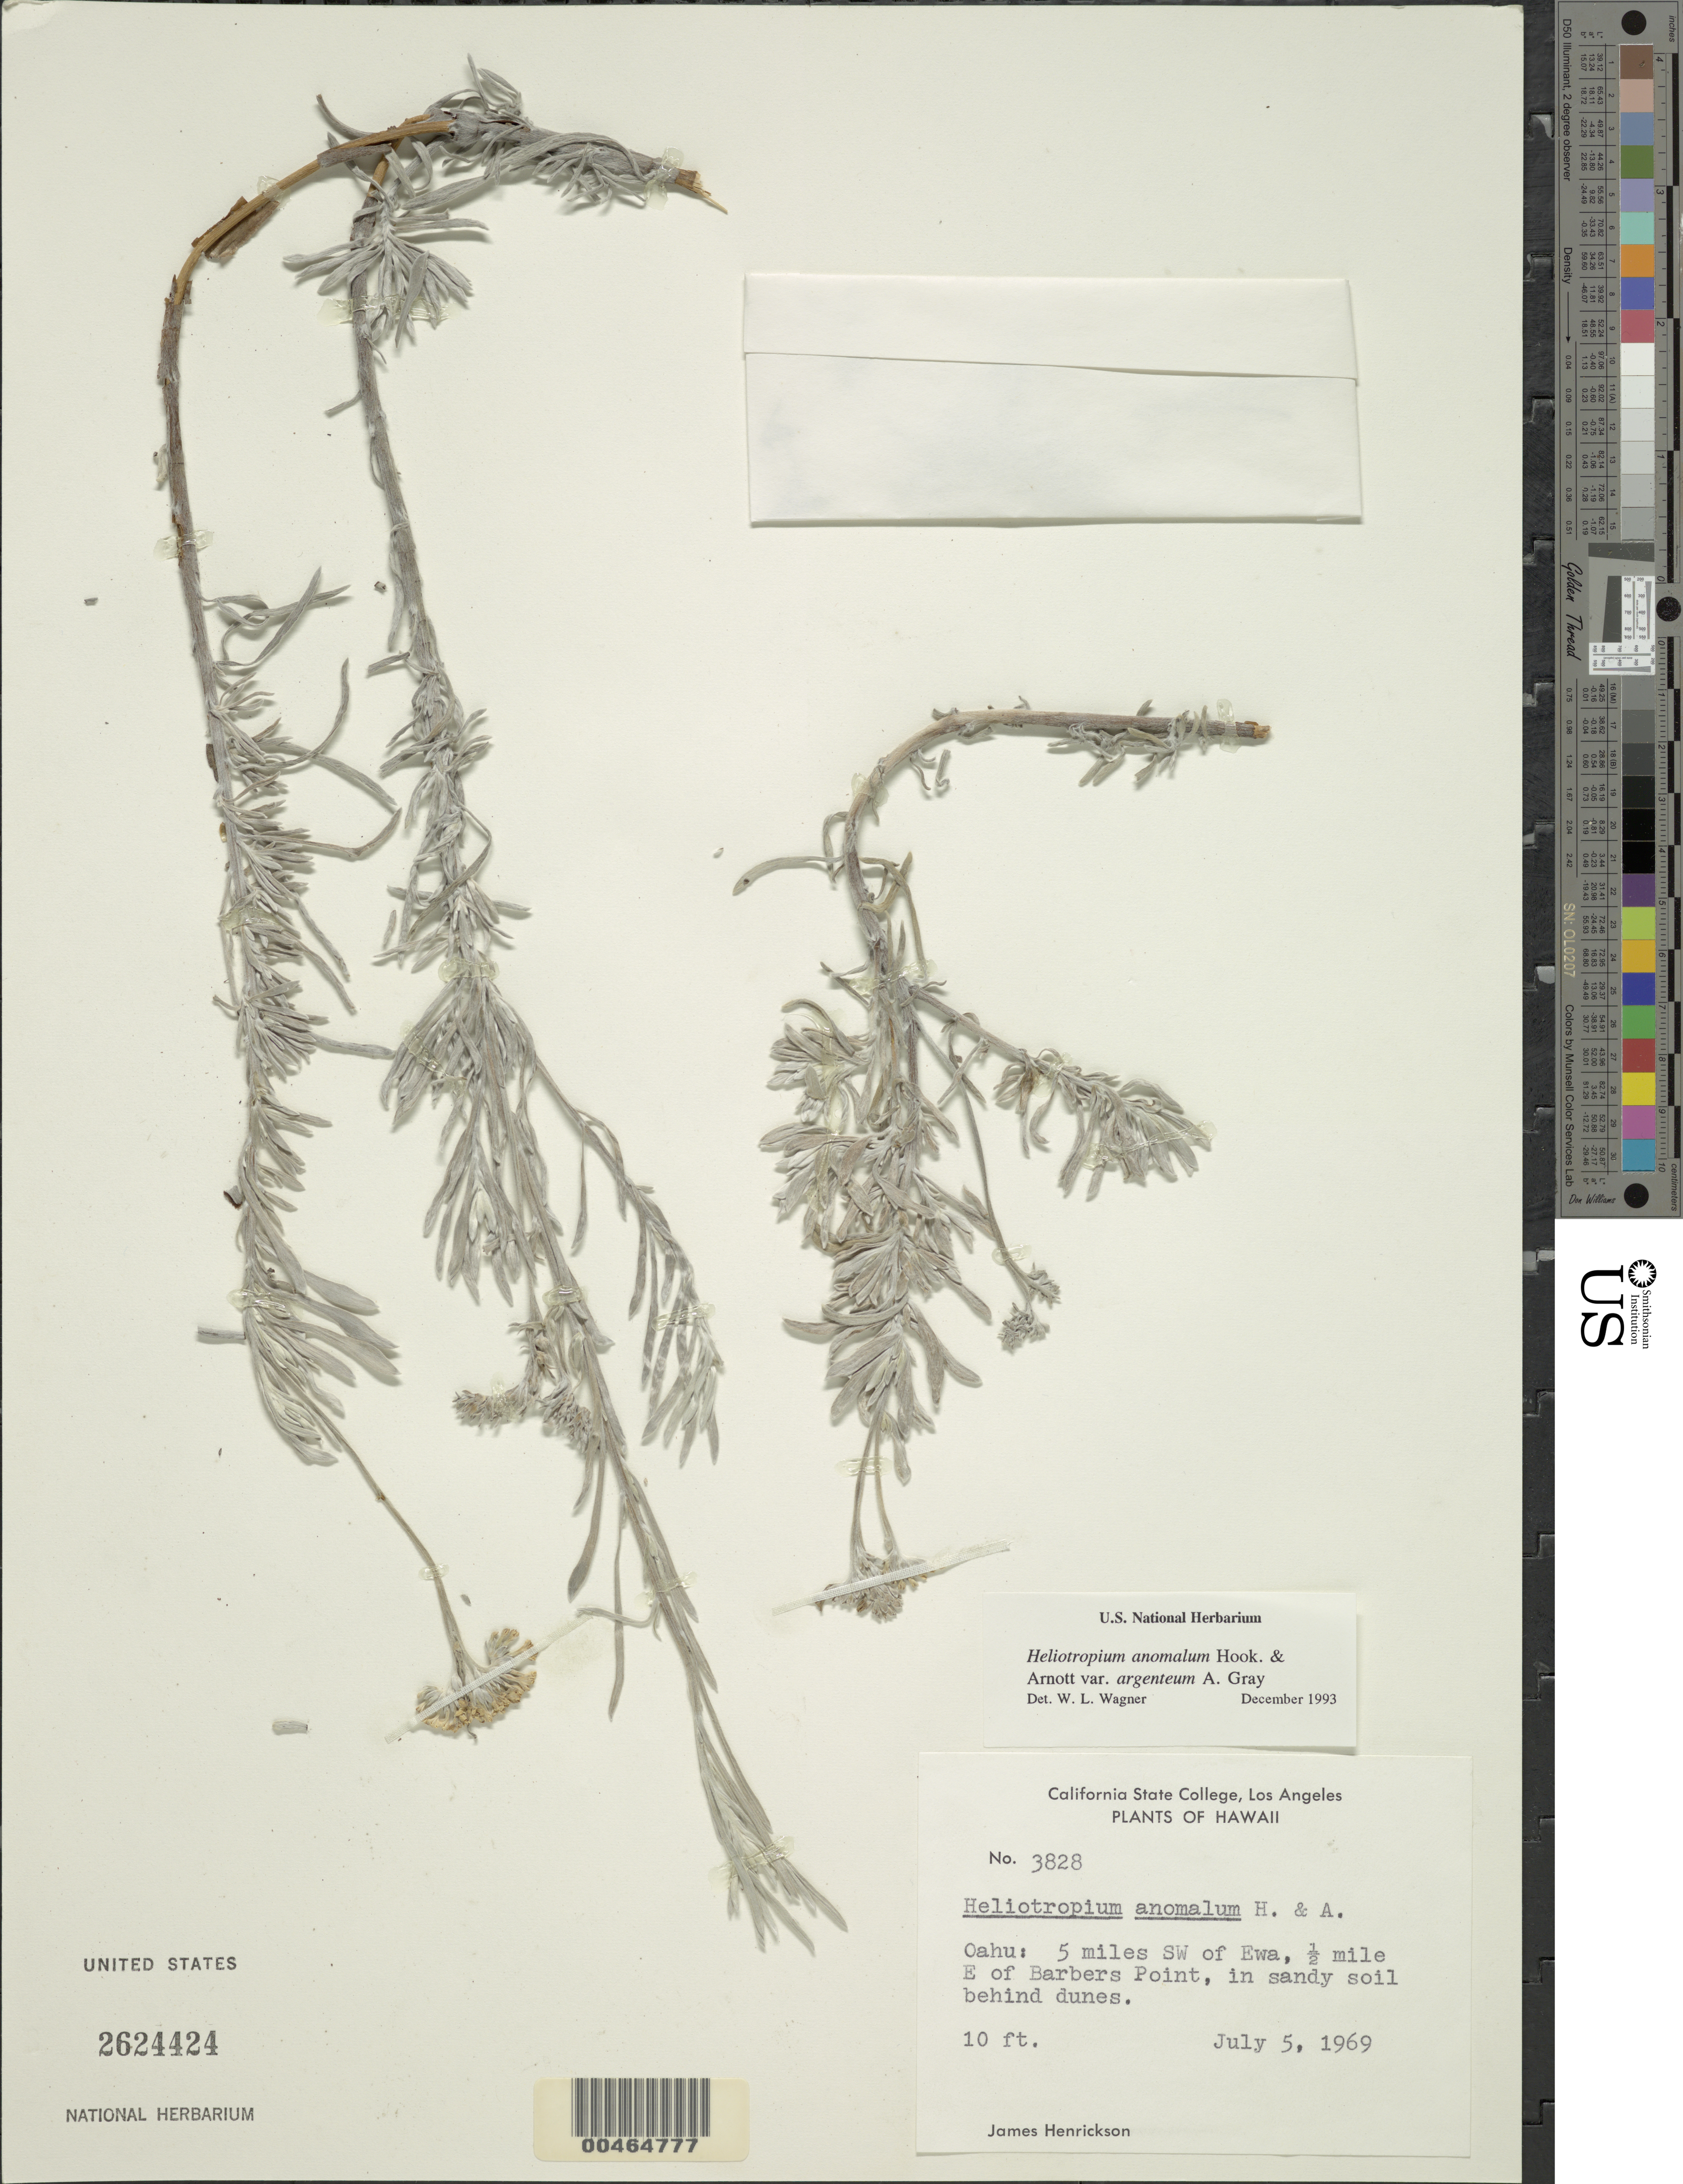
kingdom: Plantae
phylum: Tracheophyta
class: Magnoliopsida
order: Boraginales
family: Heliotropiaceae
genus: Heliotropium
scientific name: Heliotropium anomalum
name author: Hook. & Arn.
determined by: Wagner, W. L., (BOT), Smithsonian Institution - National Museum of Natural History (UNITED STATES)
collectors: J. S. Henrickson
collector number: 3828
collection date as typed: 5 Jul 1969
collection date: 1969-07-05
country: United States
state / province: Hawaii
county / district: Honolulu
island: Oahu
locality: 5 mi SW of Ewa, 0.5 mi E of Barbers Point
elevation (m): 3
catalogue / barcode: US 2624424